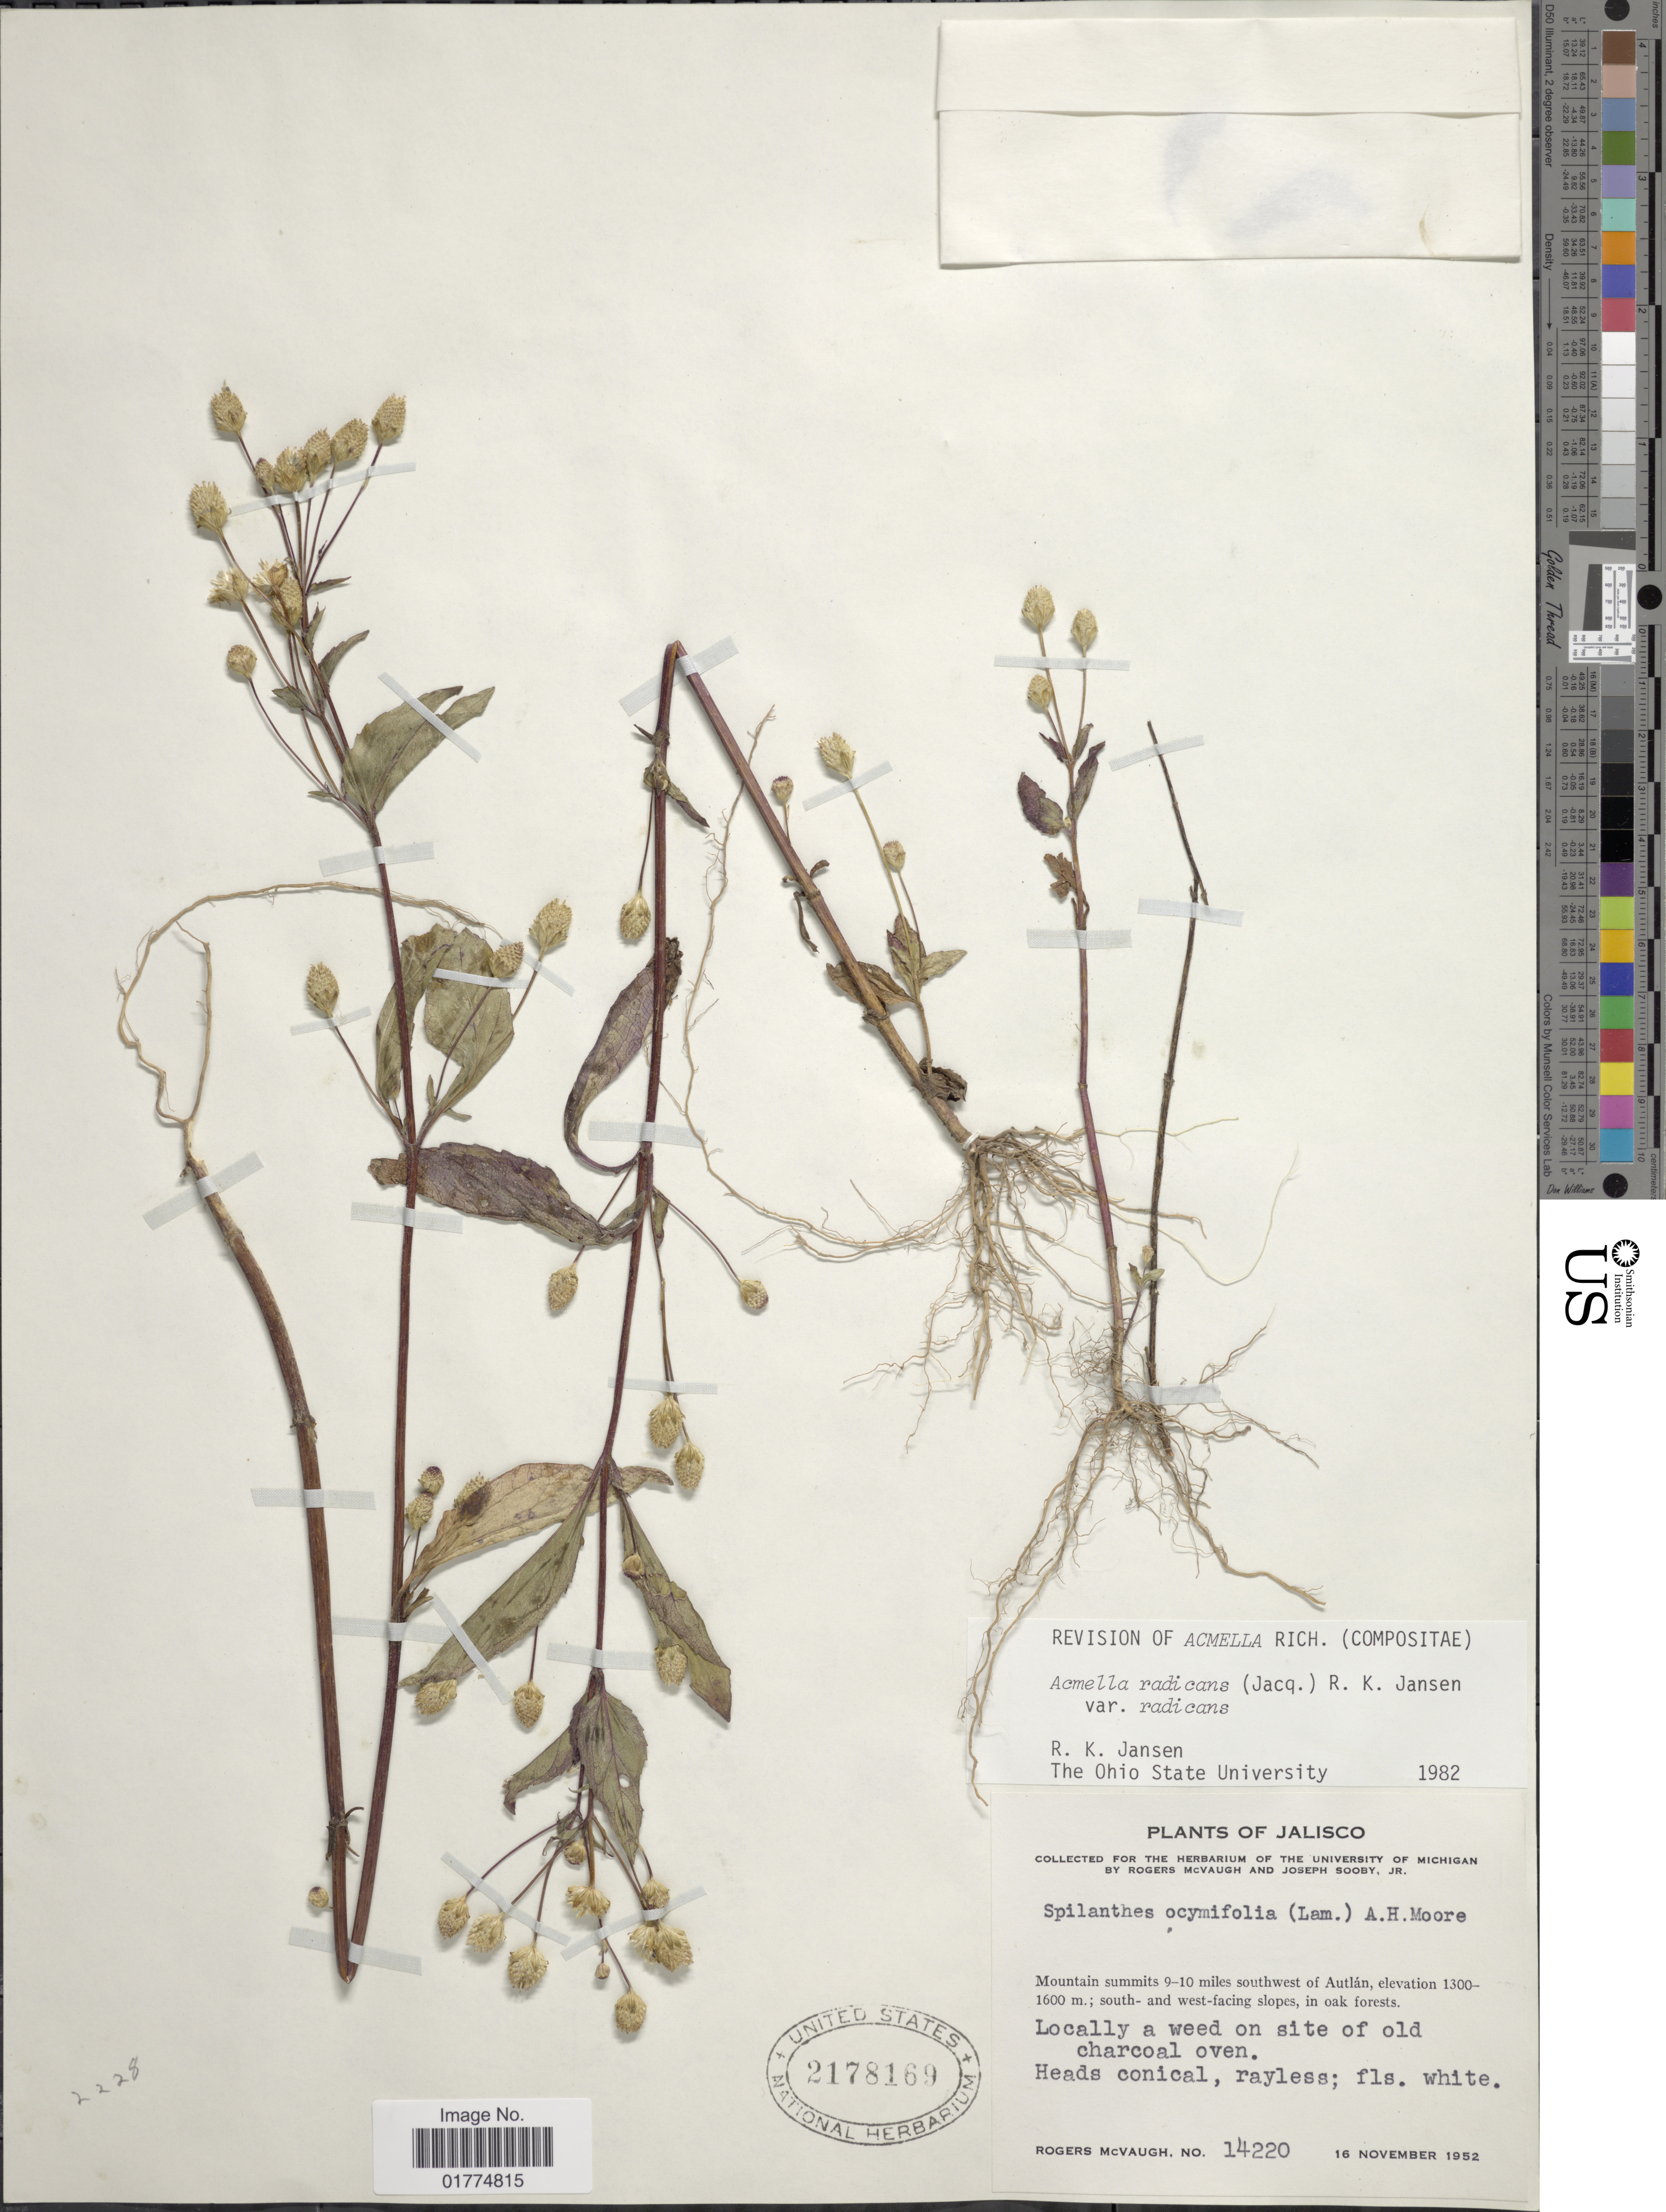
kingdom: Plantae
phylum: Tracheophyta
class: Magnoliopsida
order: Asterales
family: Asteraceae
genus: Acmella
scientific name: Acmella radicans var. radicans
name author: (Jacq.) R.K. Jansen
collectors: R. McVaugh & J. Sooby Jr.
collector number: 14220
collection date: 1952-11-16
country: Mexico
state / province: Jalisco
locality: Mountain summits 9-10 miles southwest of Autlán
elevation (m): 1300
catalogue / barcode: US 2178169